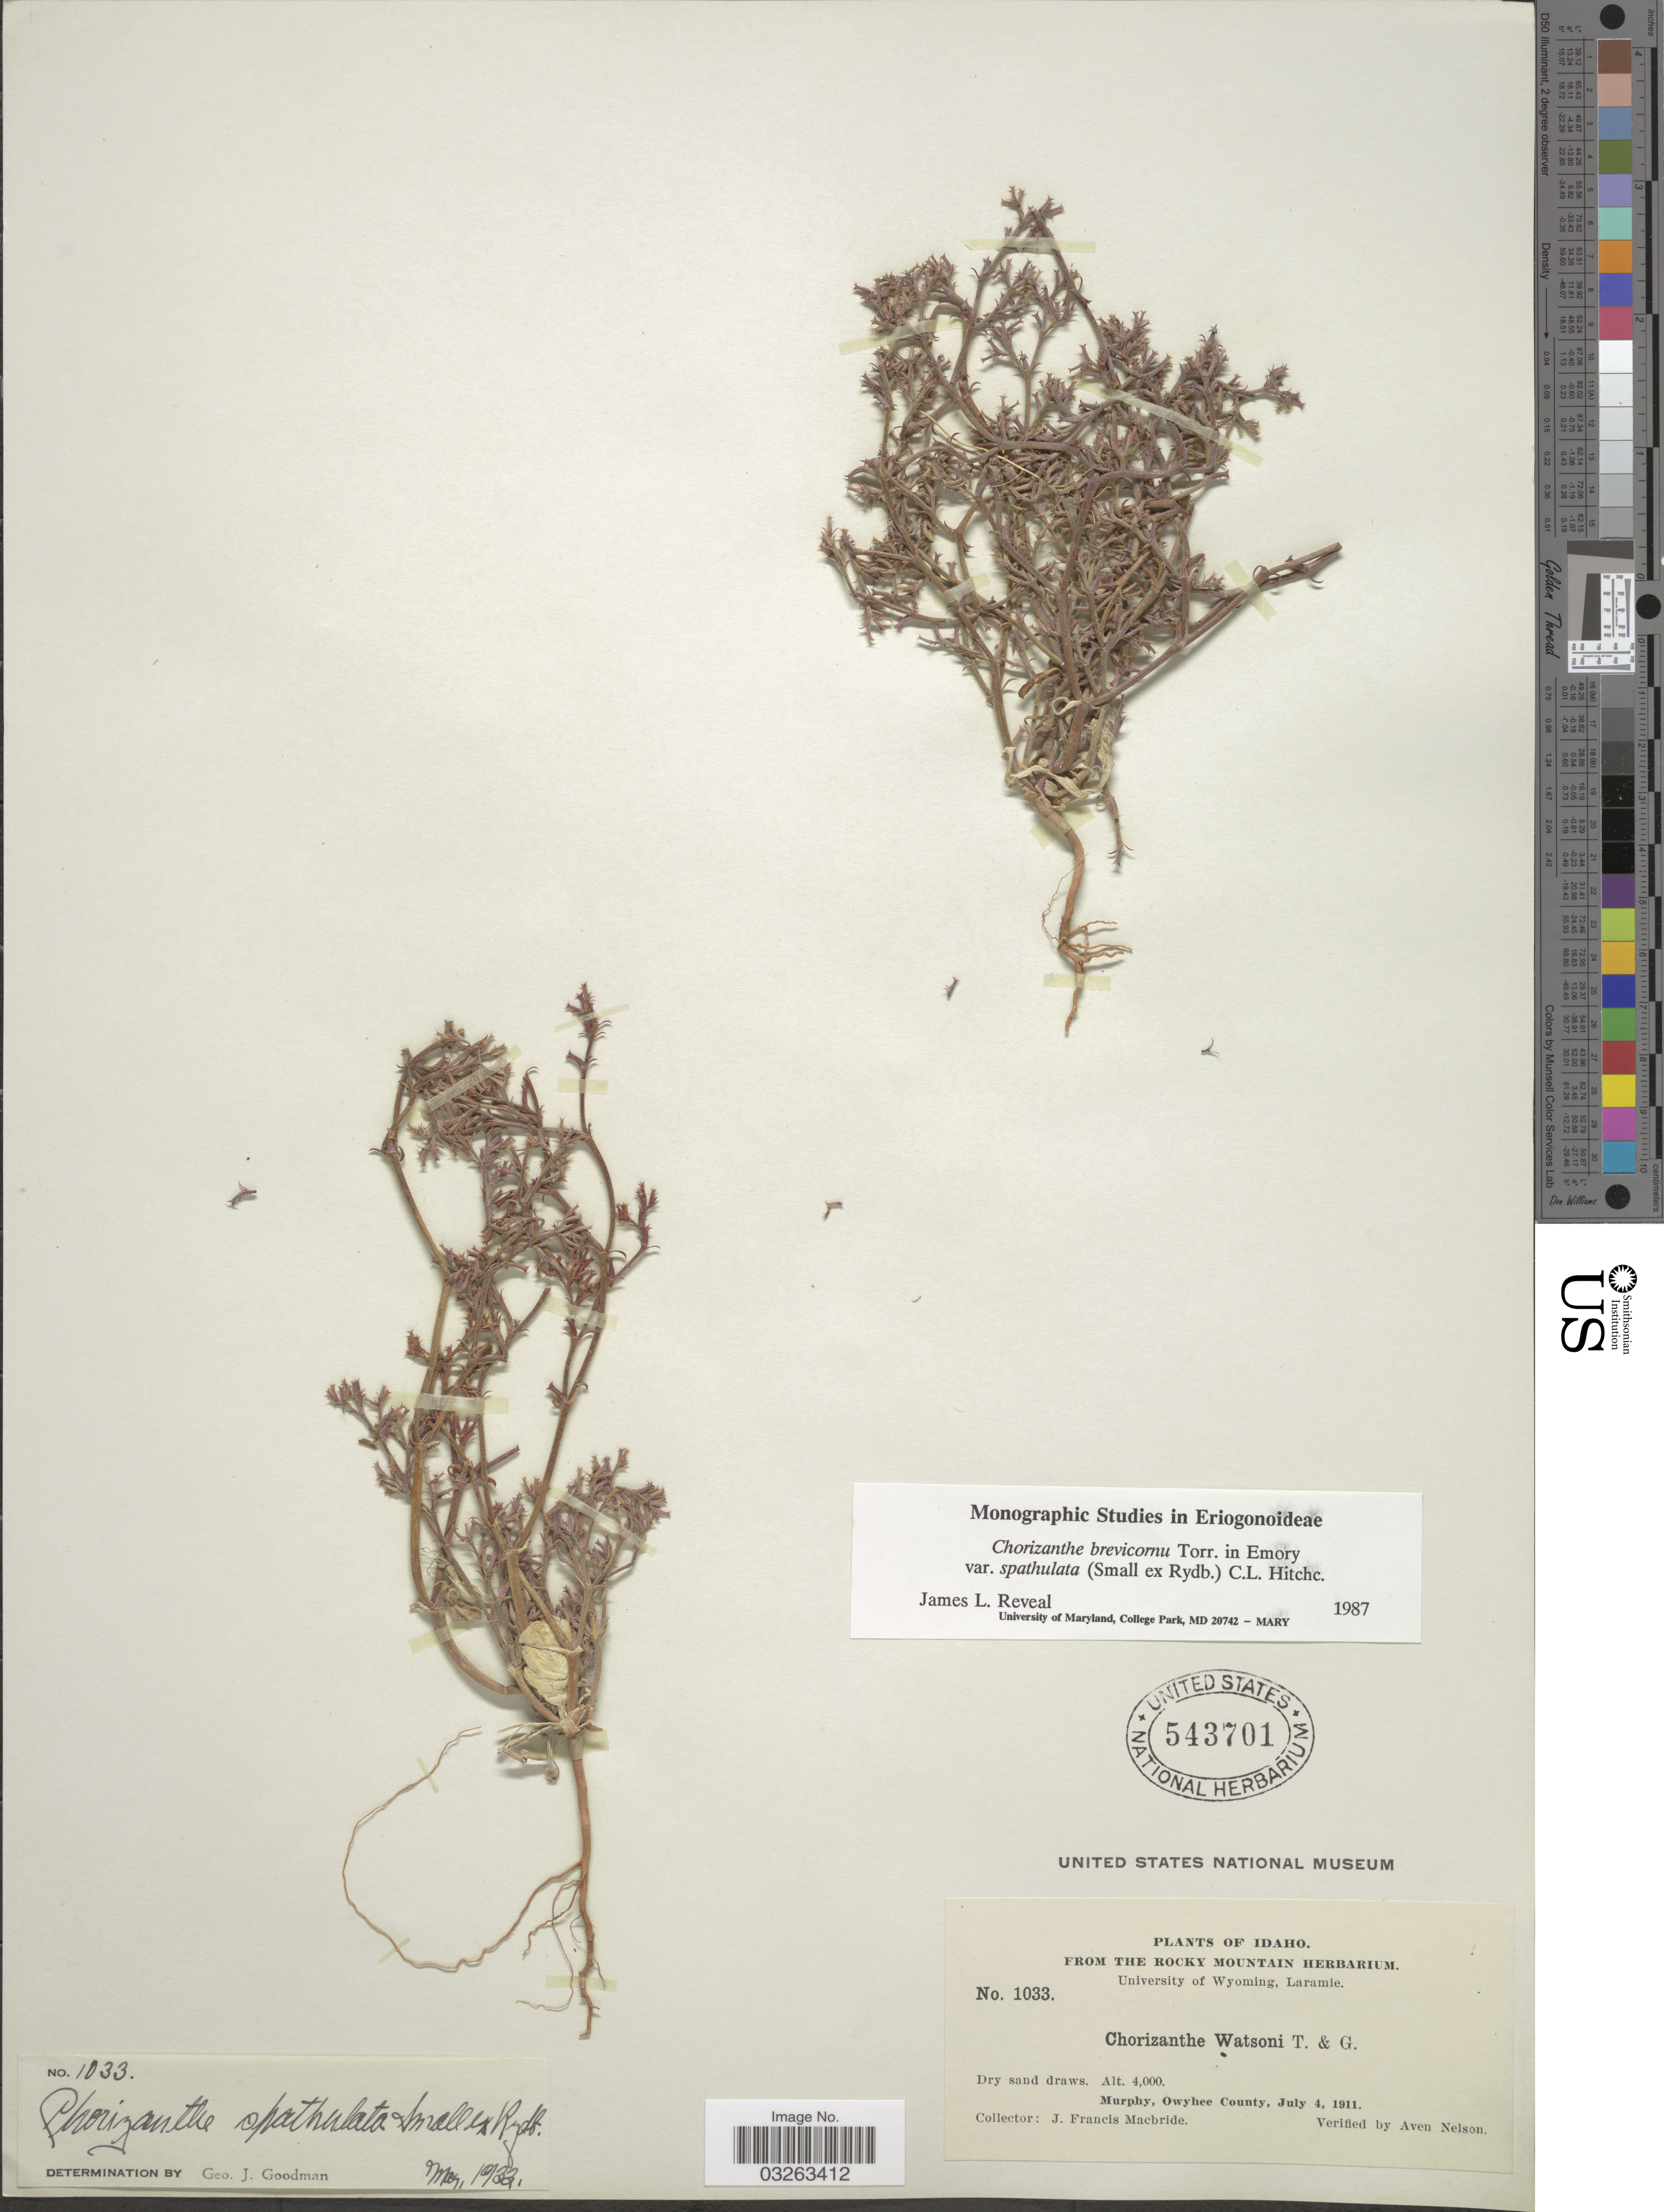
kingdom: Plantae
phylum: Tracheophyta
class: Magnoliopsida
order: Caryophyllales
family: Polygonaceae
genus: Chorizanthe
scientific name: Chorizanthe brevicornu var. spathulata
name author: (Small ex Rydb.) C.L. Hitchc.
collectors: J. F. Macbride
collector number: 1033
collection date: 1911-07-04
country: United States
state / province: Idaho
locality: Murphy, Owyhee County.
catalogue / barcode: US 543701